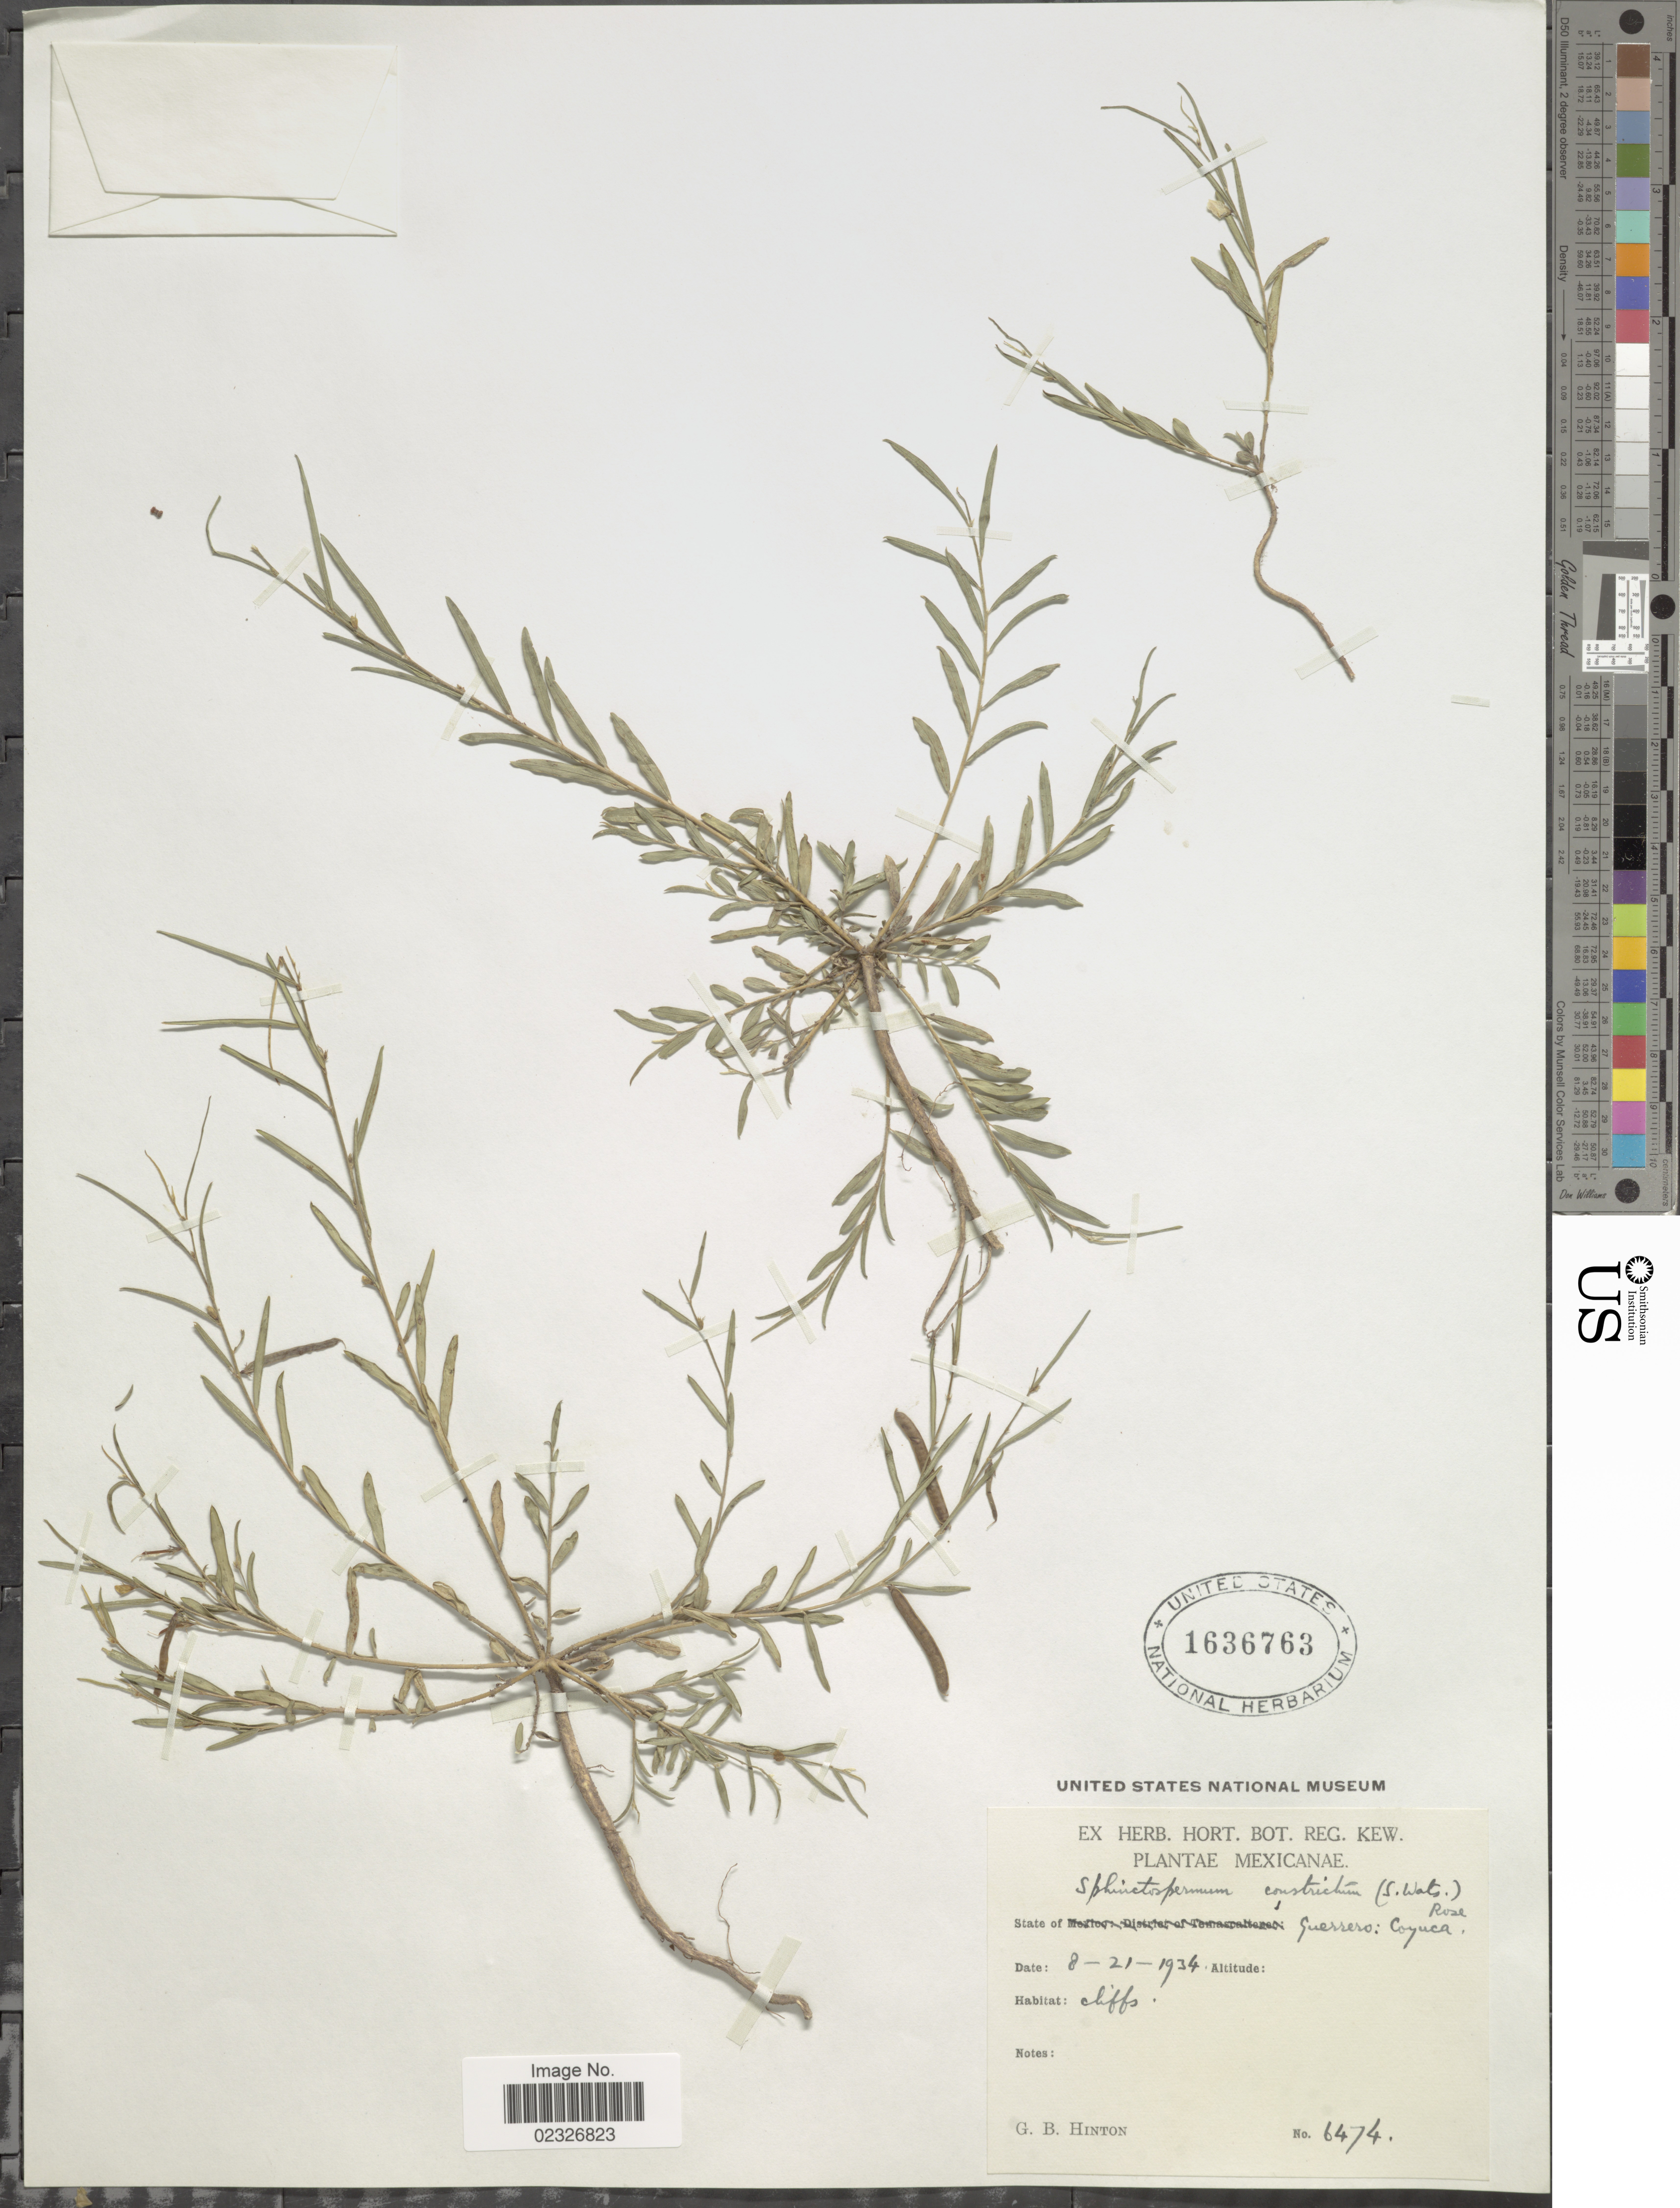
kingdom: Plantae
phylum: Tracheophyta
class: Magnoliopsida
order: Fabales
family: Fabaceae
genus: Sphinctospermum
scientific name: Sphinctospermum constrictum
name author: (S. Watson) Rose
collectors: G. B. Hinton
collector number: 6474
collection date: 1934-08-21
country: Mexico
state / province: Guerrero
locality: State of Guerrero: Coyuca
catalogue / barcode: US 1636763